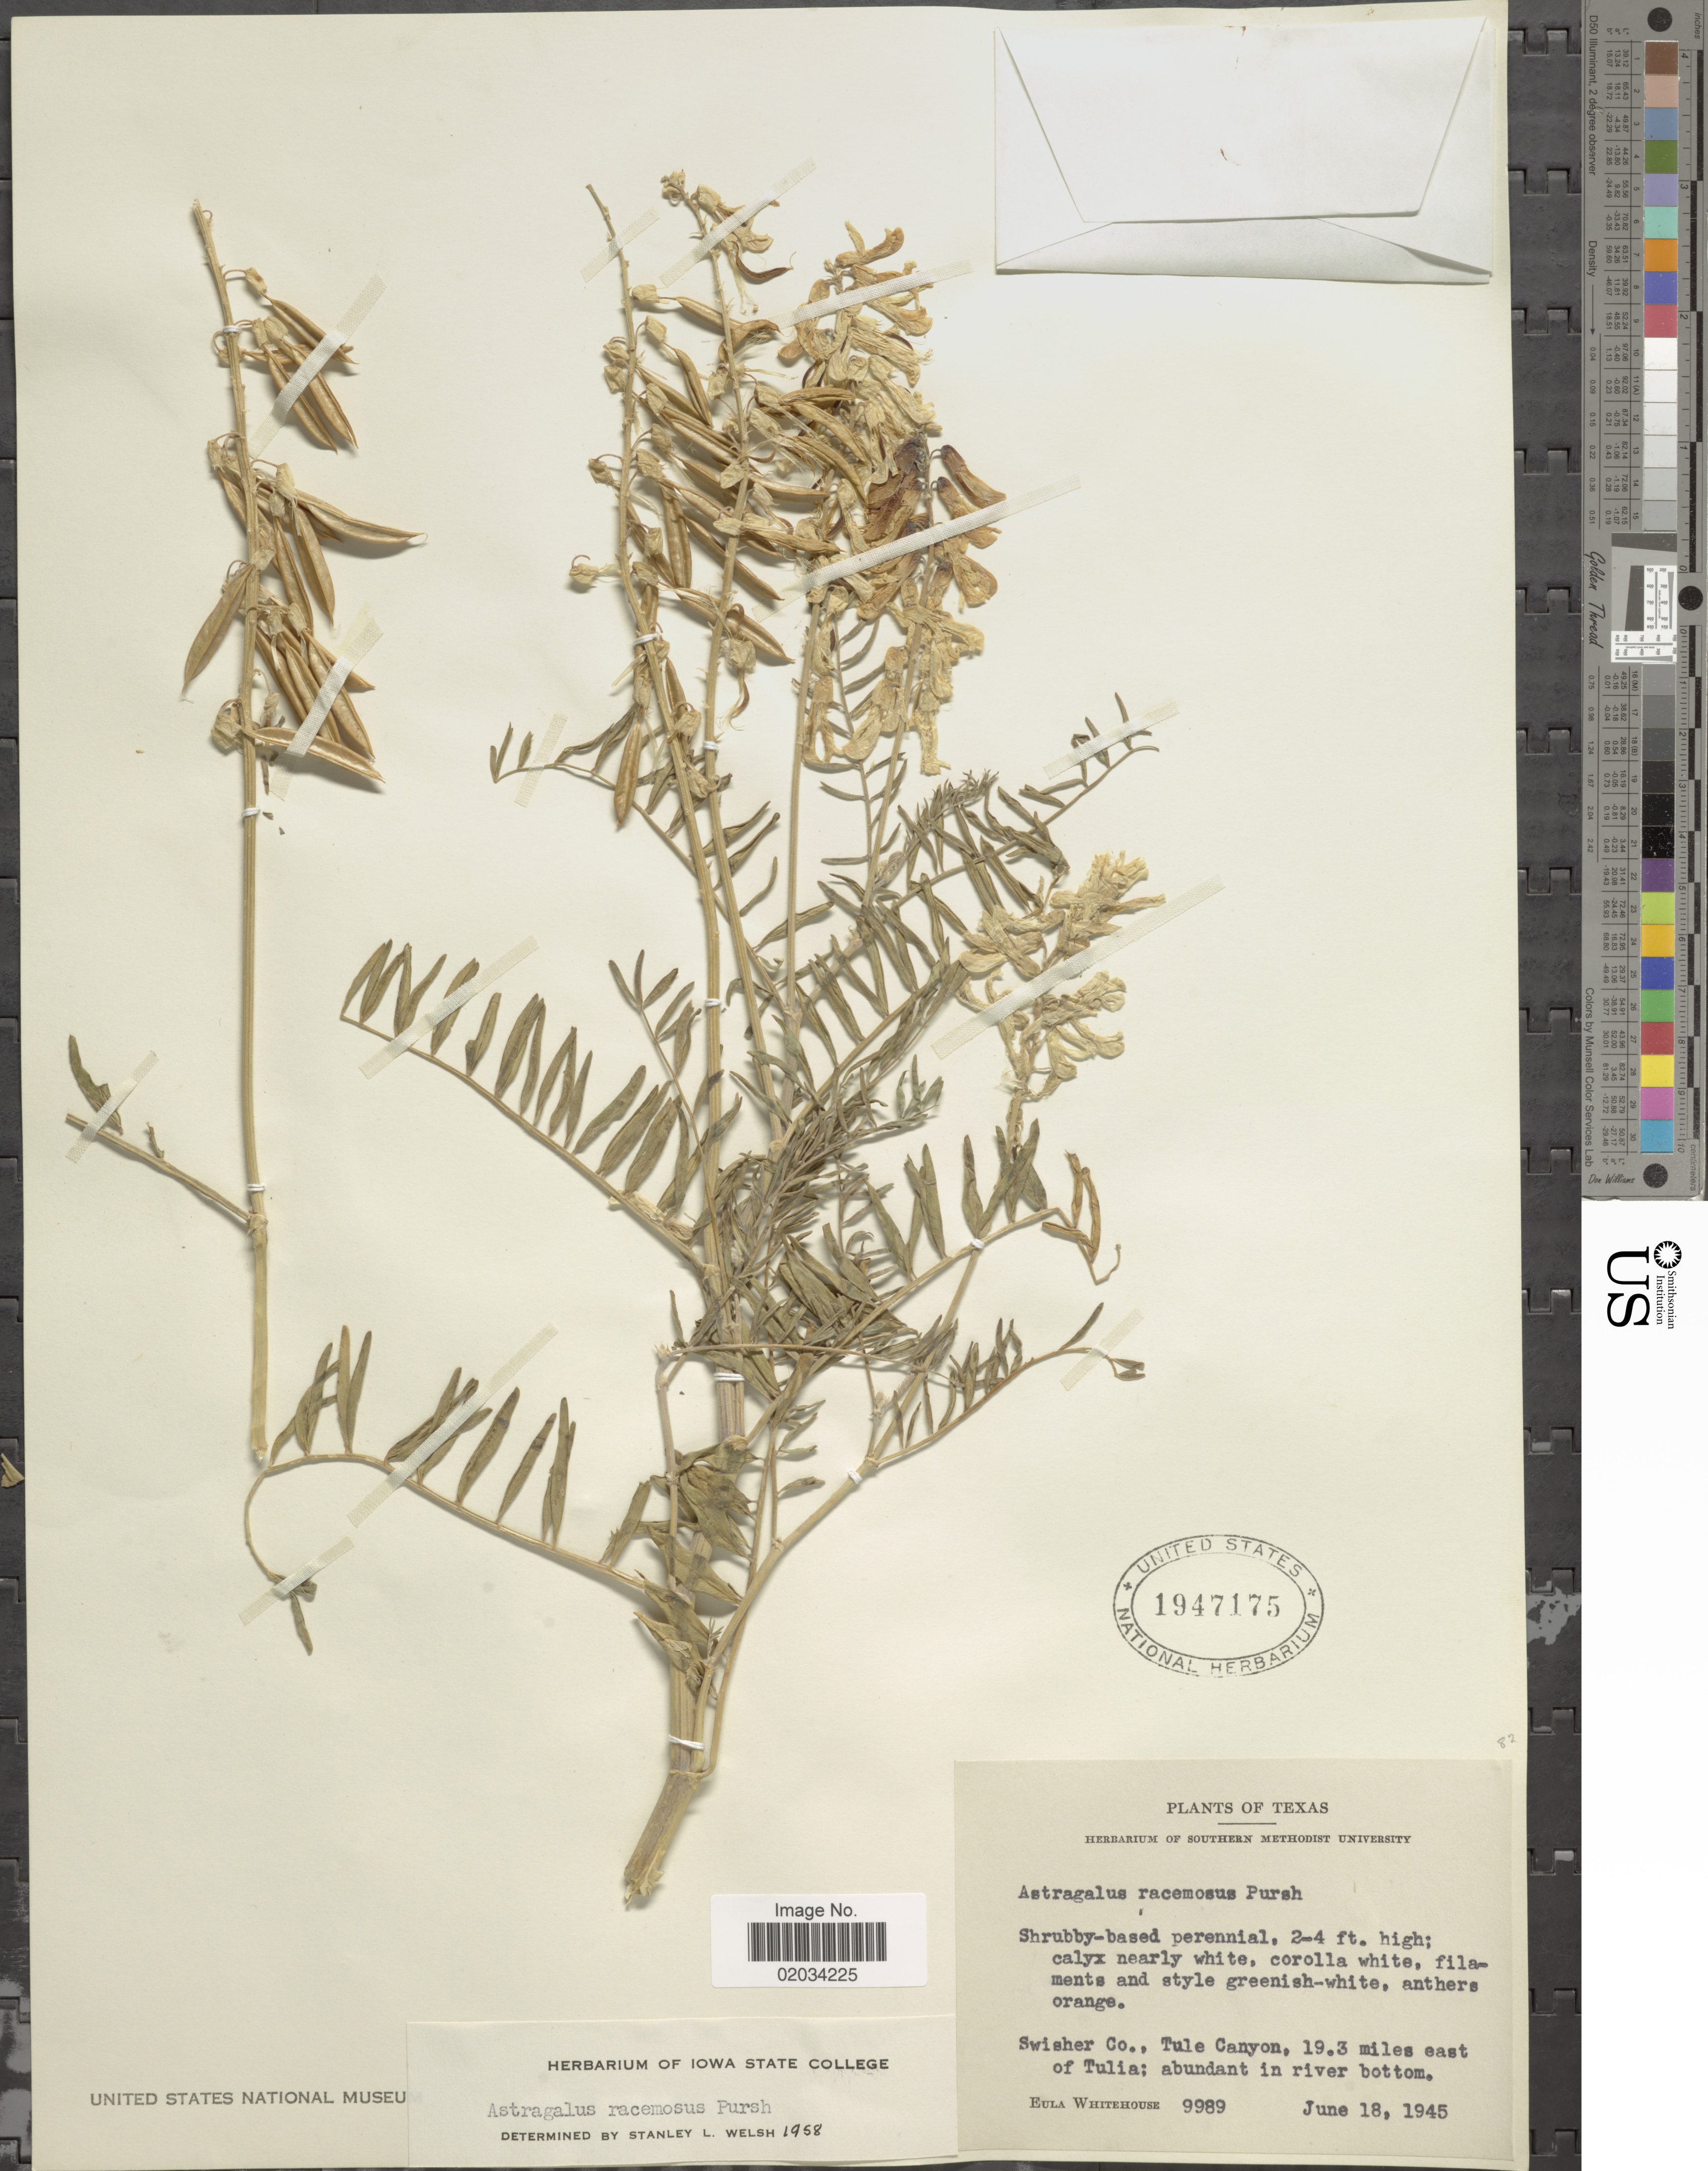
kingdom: Plantae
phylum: Tracheophyta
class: Magnoliopsida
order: Fabales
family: Fabaceae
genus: Astragalus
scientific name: Astragalus racemosus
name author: Pursh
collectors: E. Whitehouse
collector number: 9989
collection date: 1945-06-18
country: United States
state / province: Texas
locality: Swisher Co.: Tule Canyon, 19.3 miles east of Tulia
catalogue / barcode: US 1947175